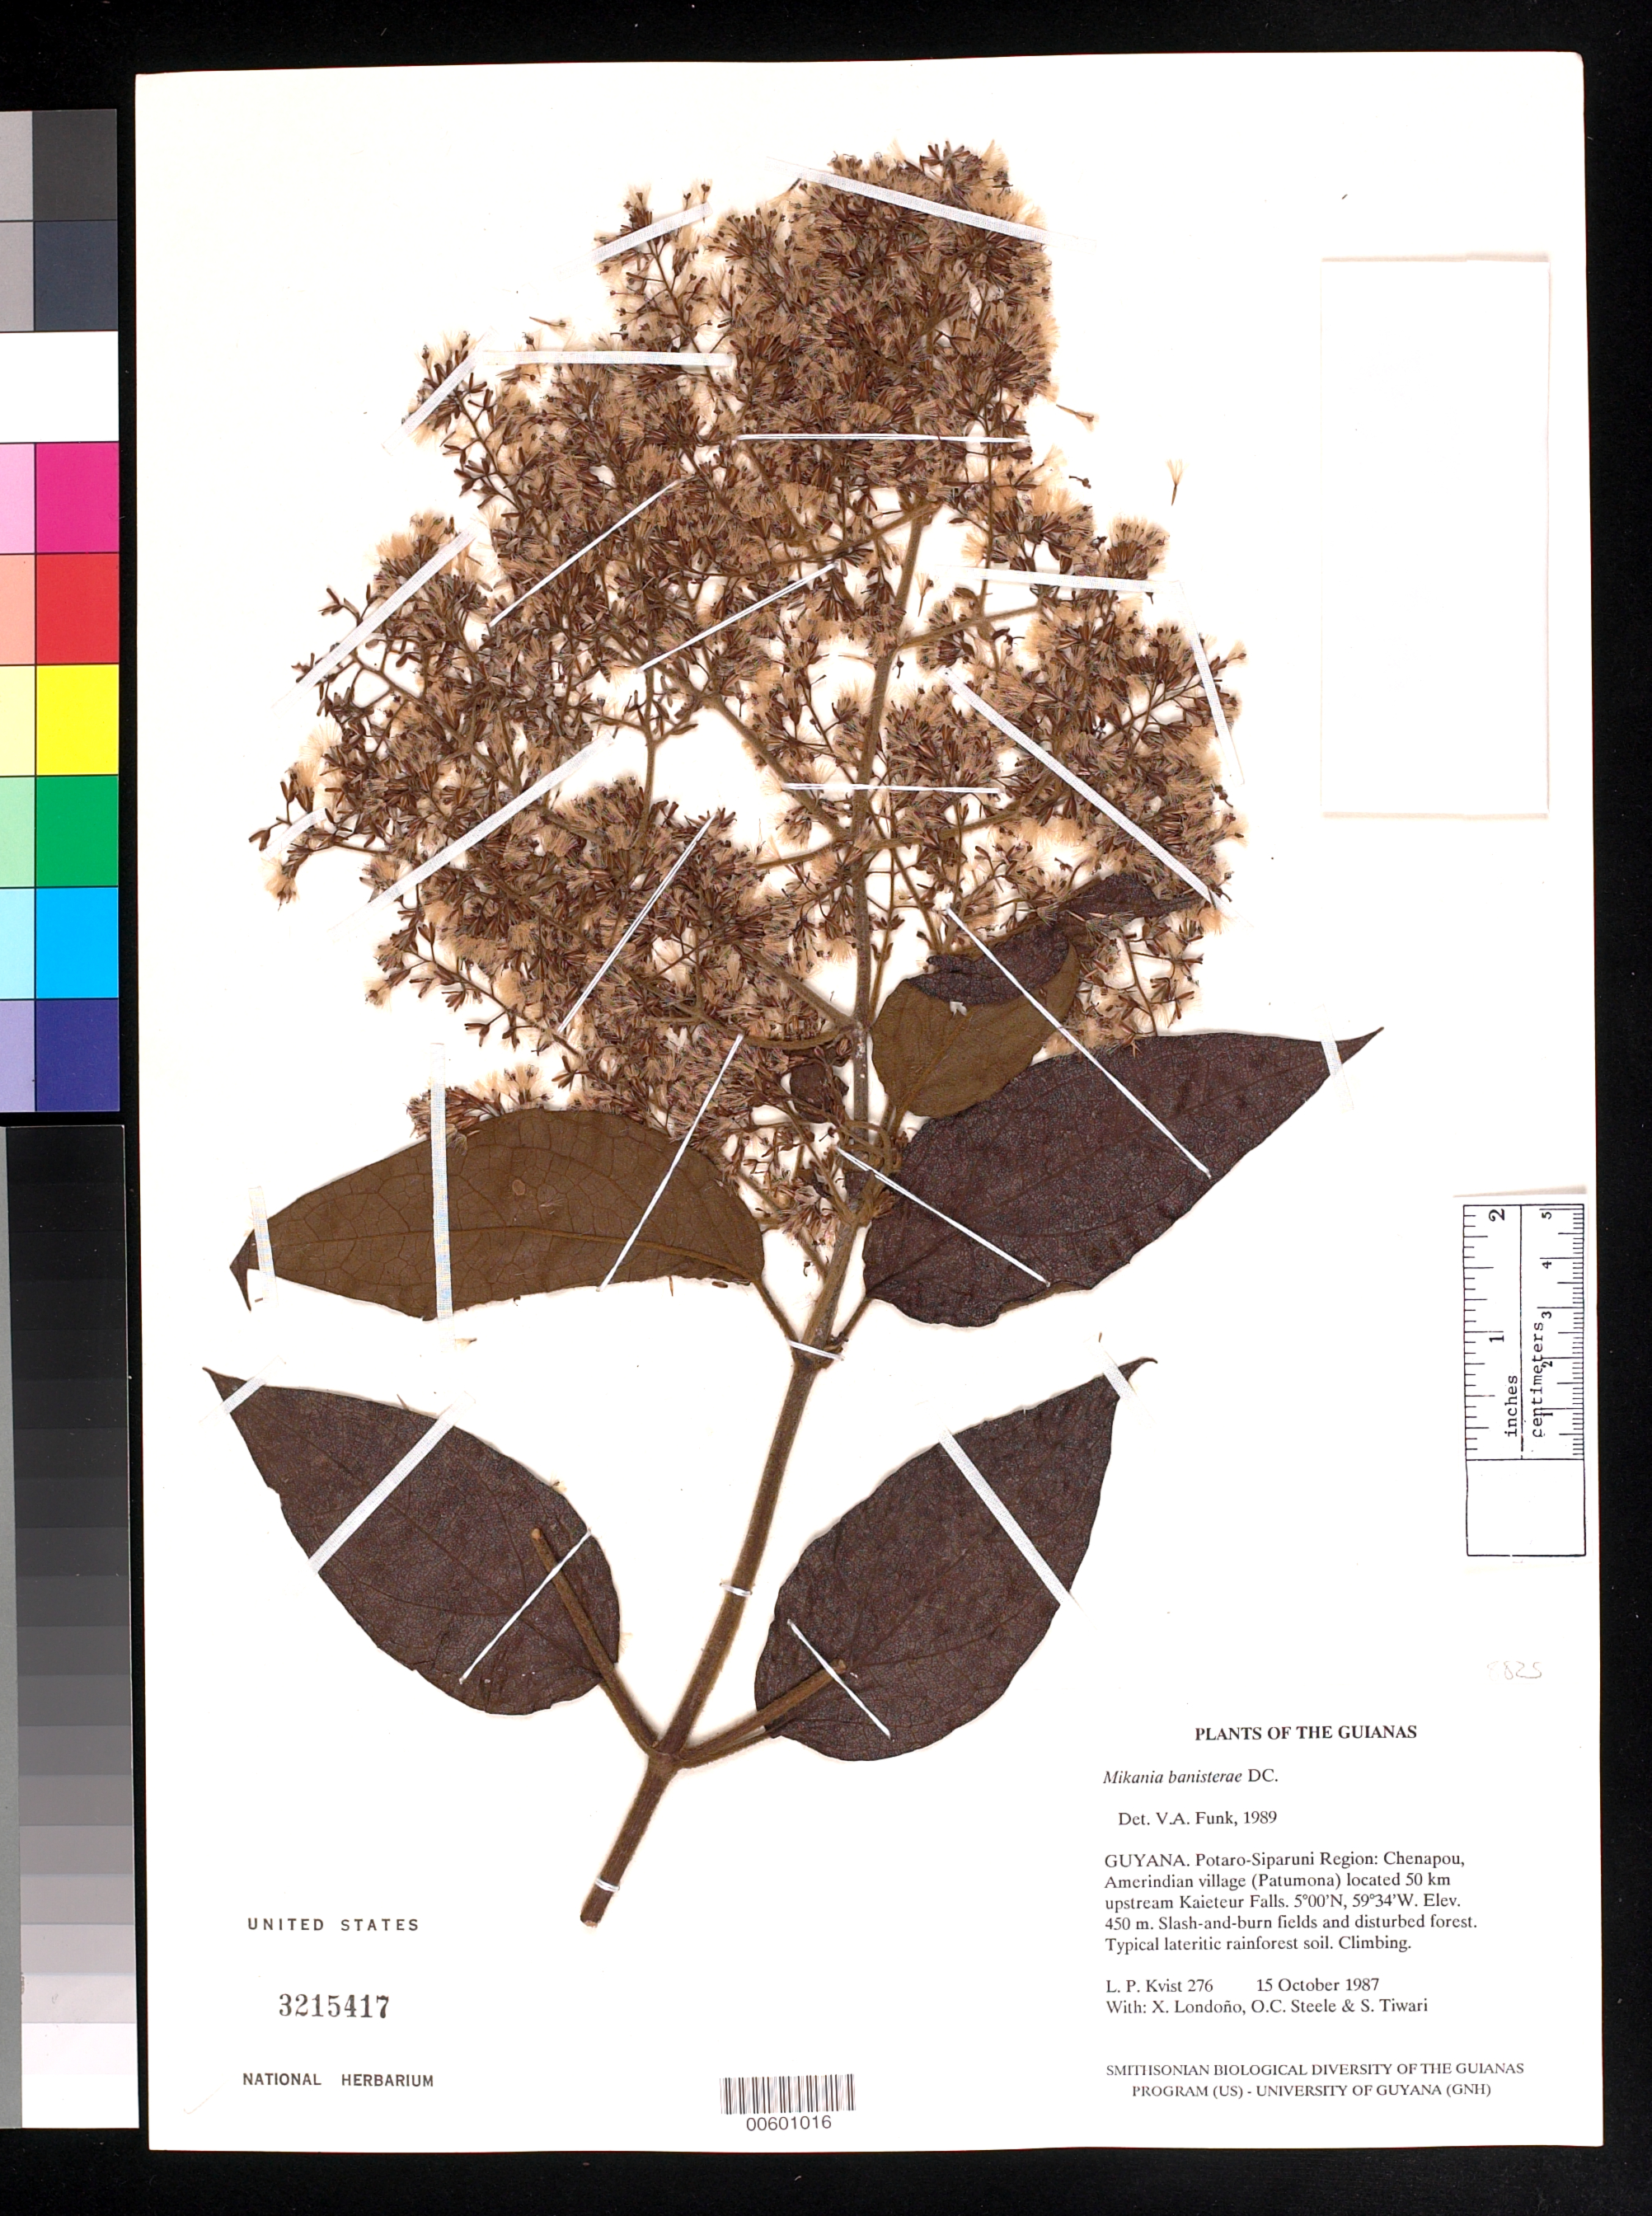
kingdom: Plantae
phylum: Tracheophyta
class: Magnoliopsida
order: Asterales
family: Asteraceae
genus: Mikania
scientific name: Mikania banisteriae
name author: DC.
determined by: Funk, Vicki A., (BOT), Smithsonian Institution - National Museum of Natural History (UNITED STATES)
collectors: L. P. Kvist, X. Londoño, O. C. Steele & S. Tiwari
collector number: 276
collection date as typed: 15 October 1987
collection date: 1987-10-15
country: Guyana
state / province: Potaro-Siparuni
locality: Chenapou, Amerindian village (Patumona) located 50 km upstream Kaieteur Falls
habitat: Slash-and-burn fields and disturbed forest. Typical lateritic rainforest soil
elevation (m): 450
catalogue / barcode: US 3215417